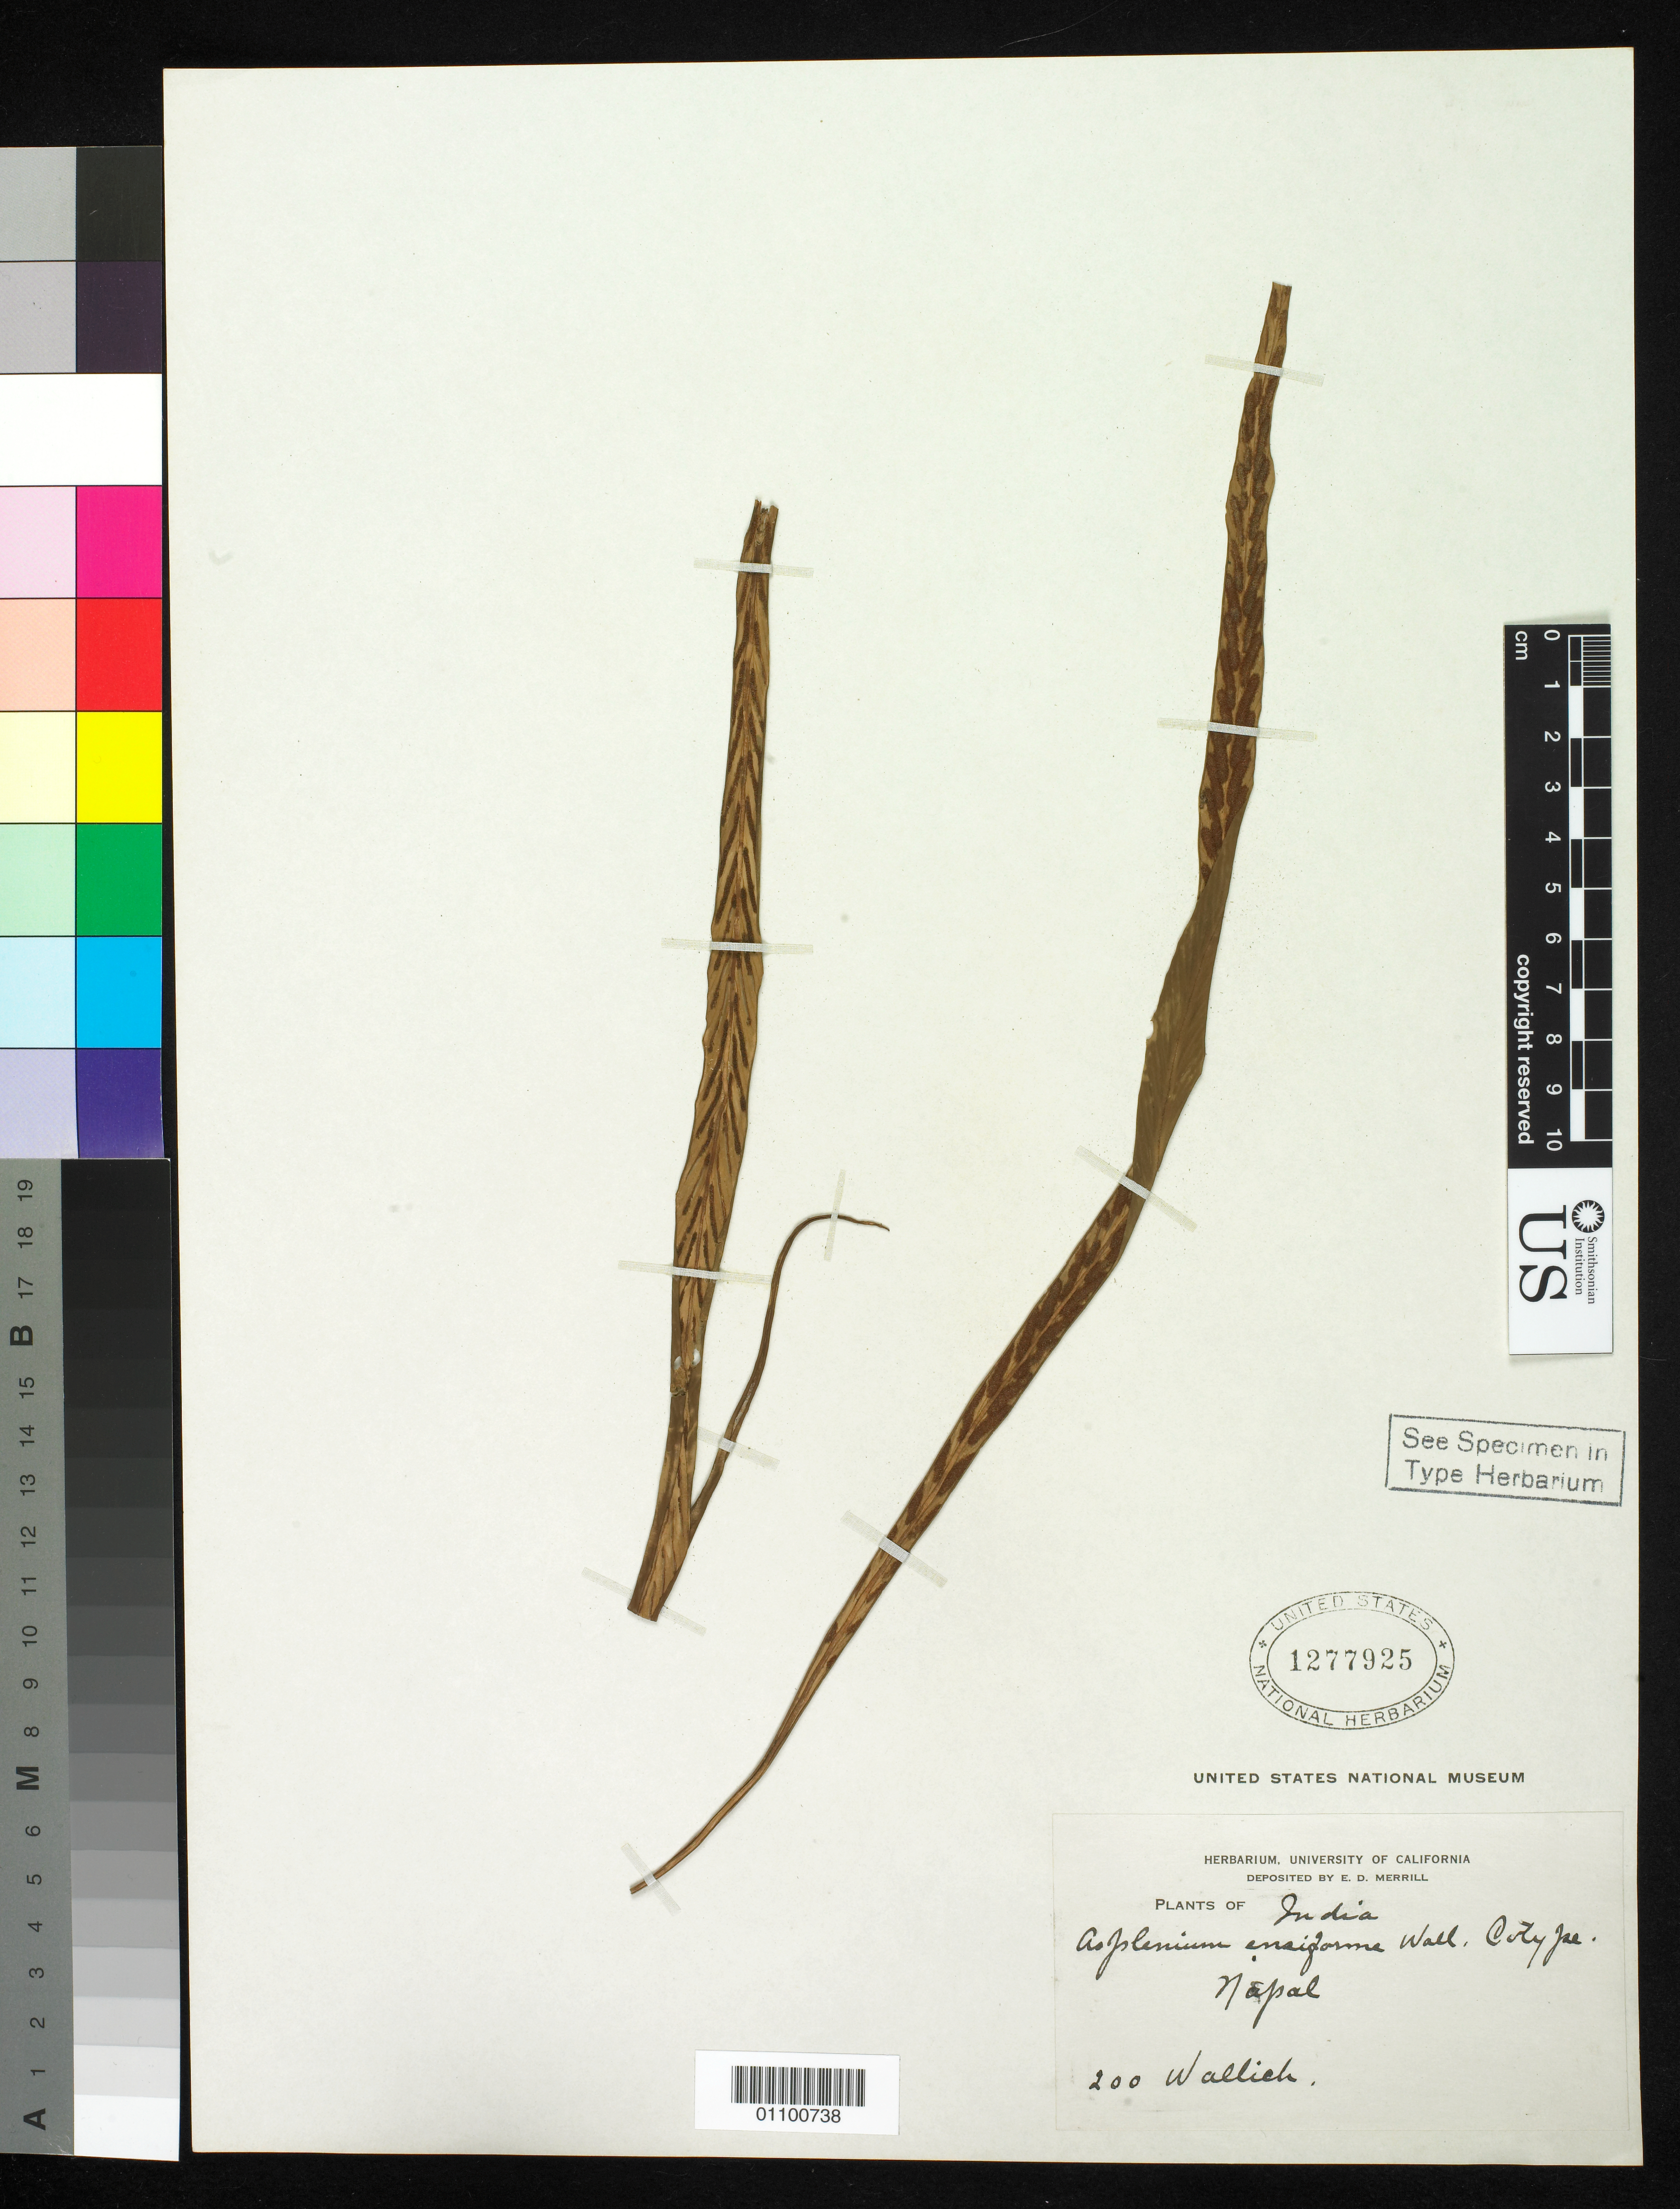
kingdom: Plantae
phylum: Tracheophyta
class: Polypodiopsida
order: Polypodiales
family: Aspleniaceae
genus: Asplenium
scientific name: Asplenium ensiforme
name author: Wall. ex Hook. & Grev.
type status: Type Collection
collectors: N. Wallich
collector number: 200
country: Nepal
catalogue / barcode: US 1277925